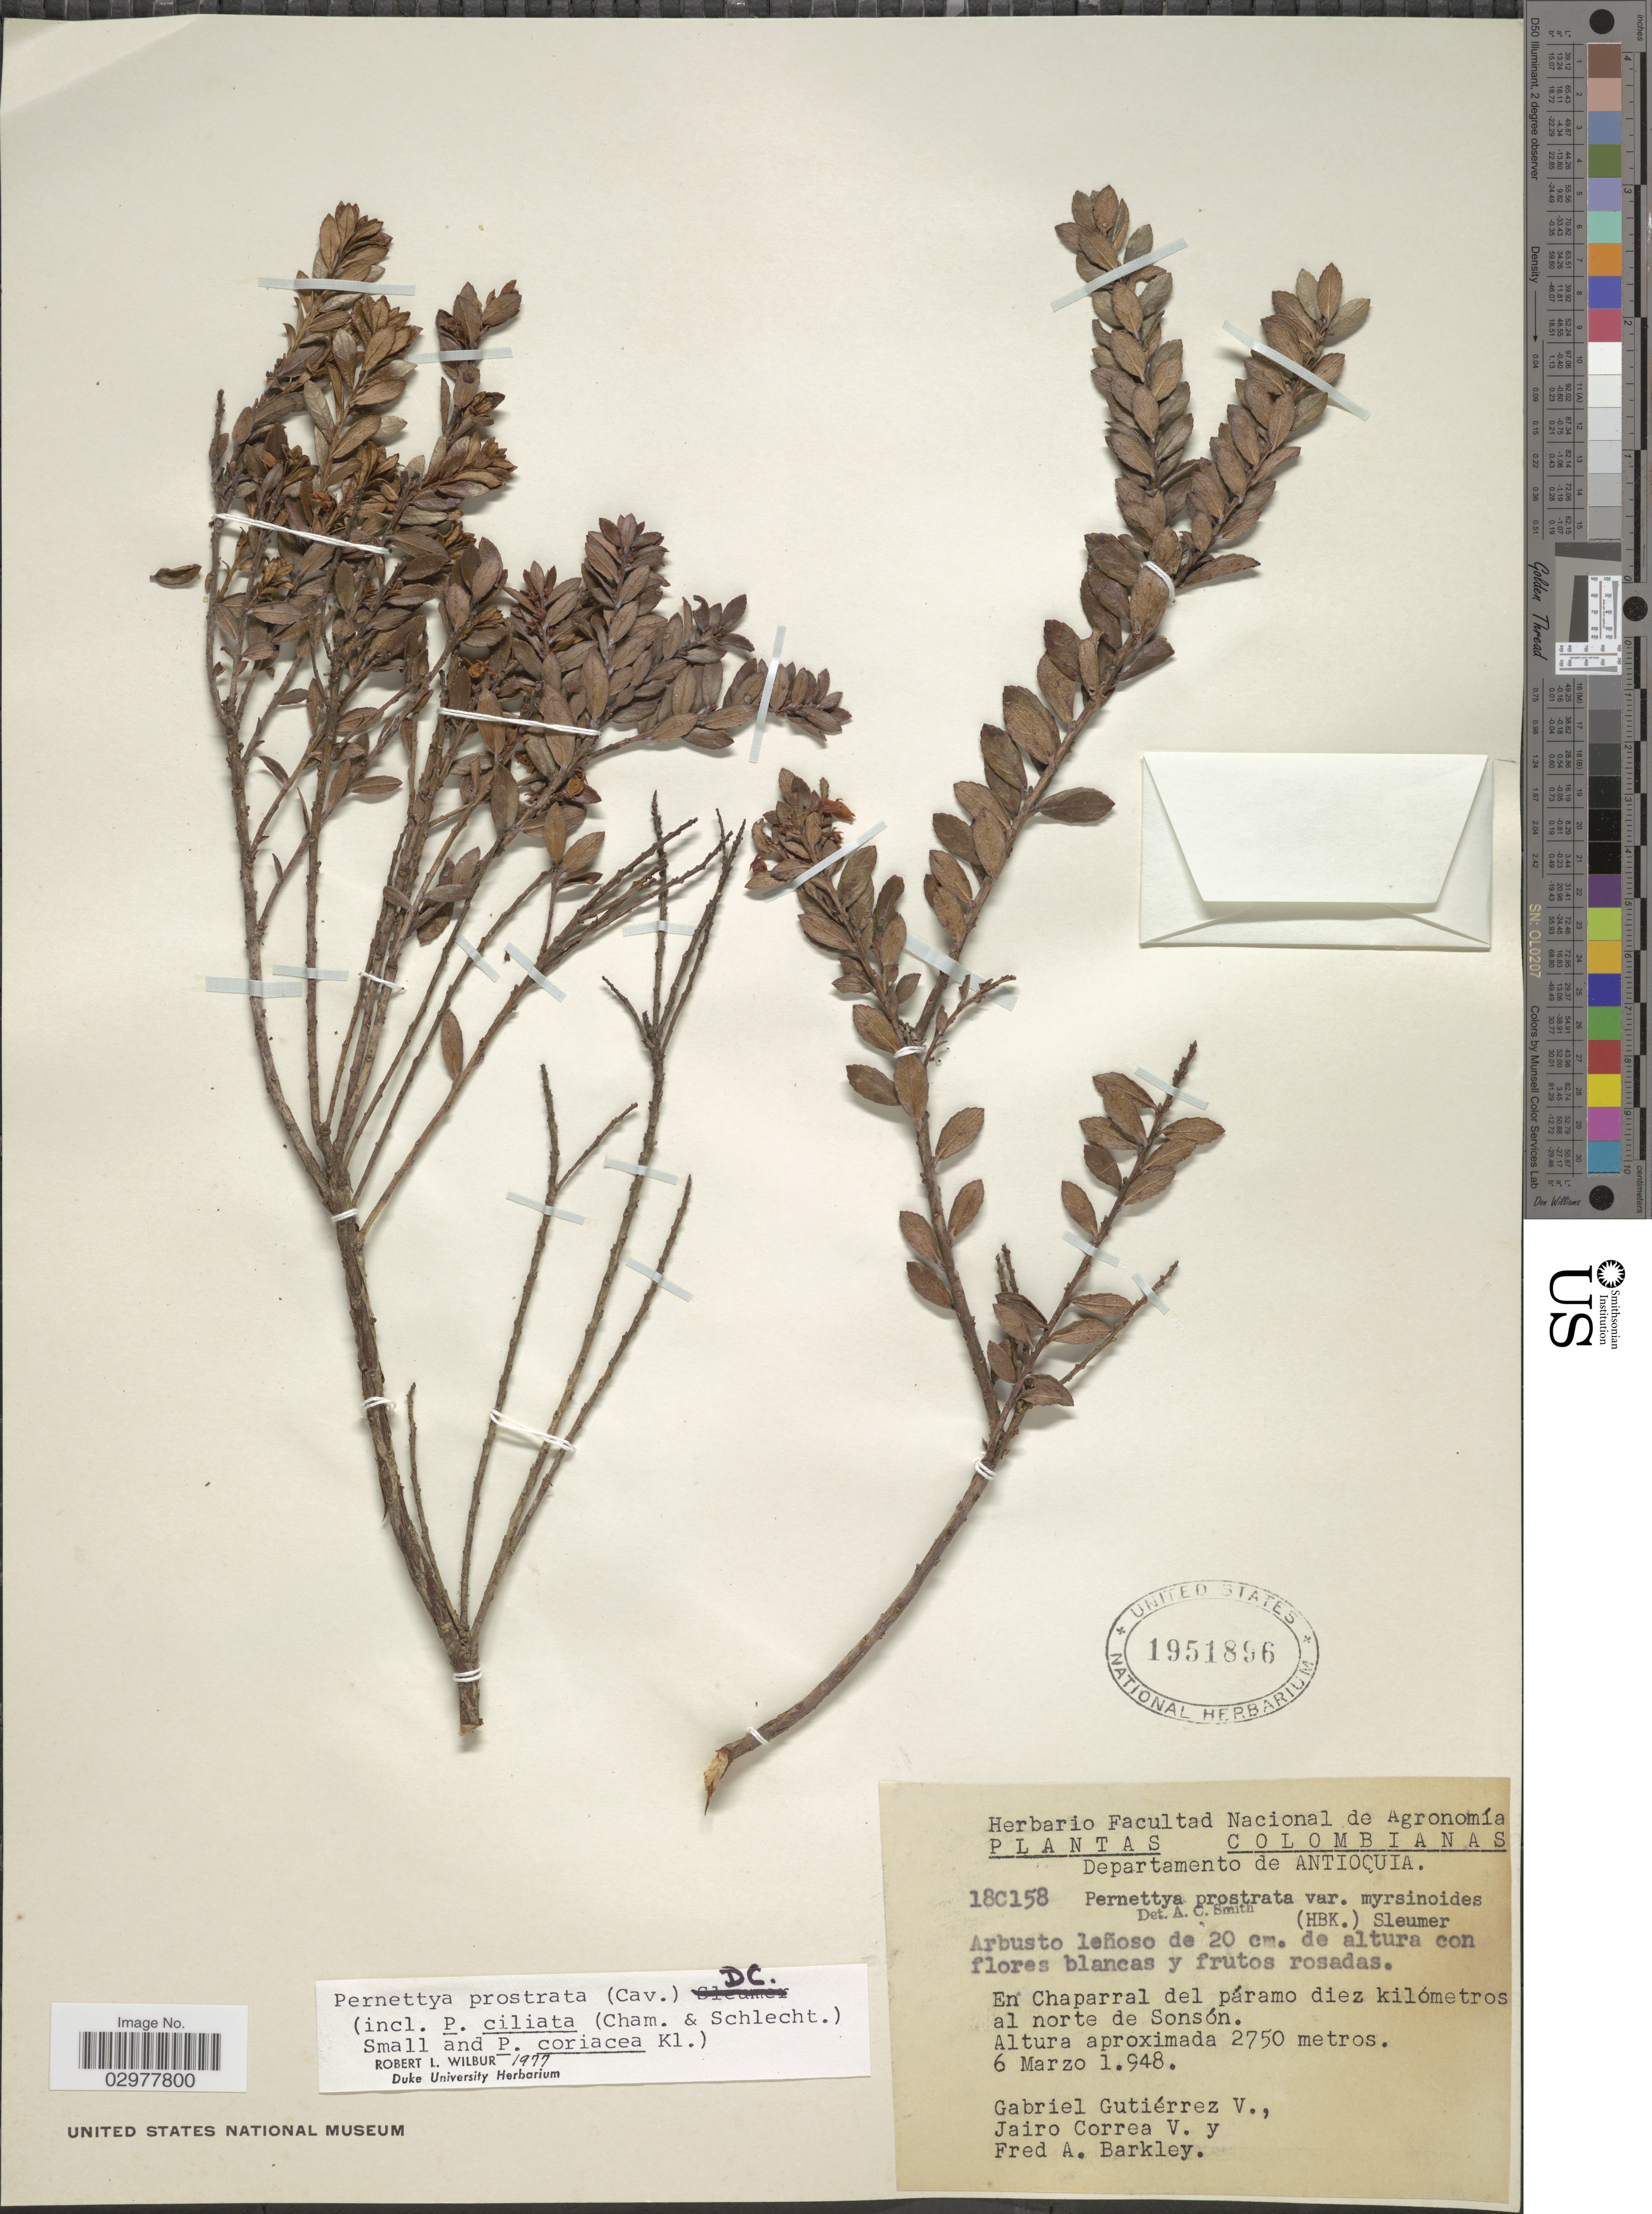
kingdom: Plantae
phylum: Tracheophyta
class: Magnoliopsida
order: Ericales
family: Ericaceae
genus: Pernettya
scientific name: Pernettya prostrata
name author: (Cav.) DC.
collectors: G. Gutiérrez V., J. Correa V. & F. A. Barkley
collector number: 18C158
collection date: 1948-03-06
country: Colombia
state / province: Antioquia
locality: Departamento de Antioquia, En Chaparral del páramo diez kilómetros al norte de Sonsón.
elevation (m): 2750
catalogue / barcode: US 1951896